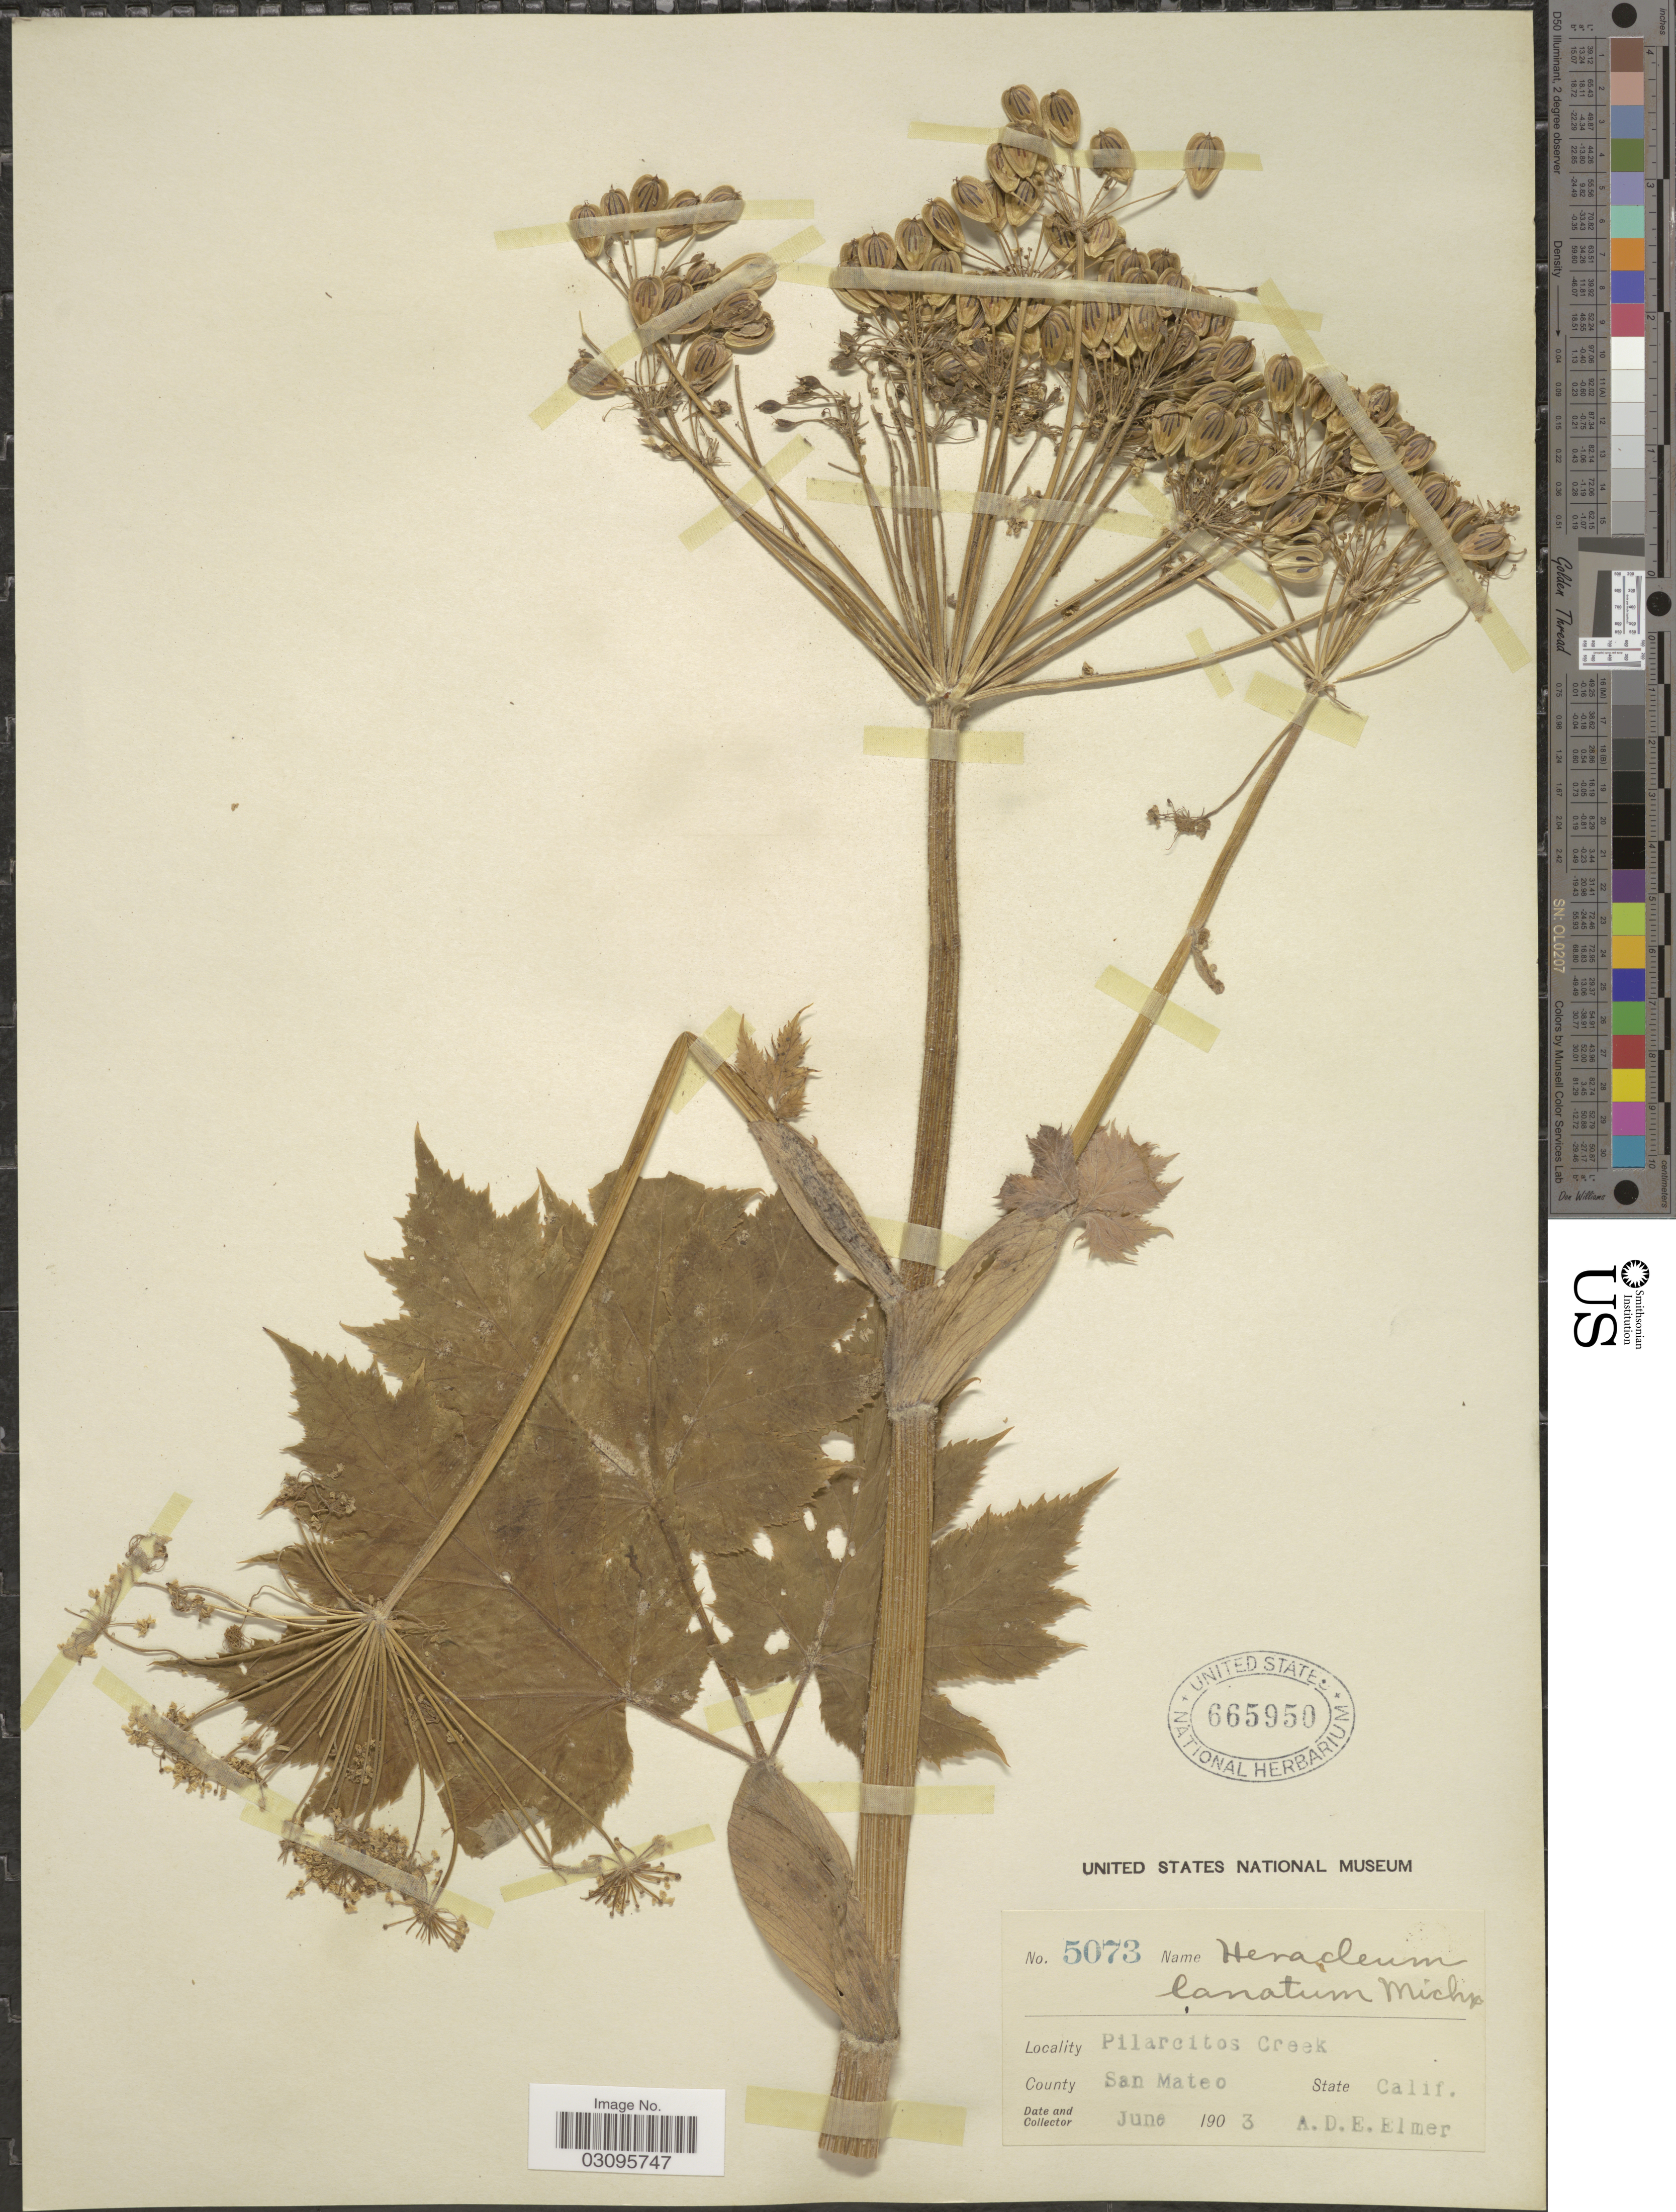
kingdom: Plantae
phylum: Tracheophyta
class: Magnoliopsida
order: Apiales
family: Apiaceae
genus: Heracleum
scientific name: Heracleum lanatum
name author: Michx.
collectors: A. D. E. Elmer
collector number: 5073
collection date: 1903-06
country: United States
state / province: California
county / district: San Mateo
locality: Pilarcitos Creek. County San Mateo.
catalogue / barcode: US 665950